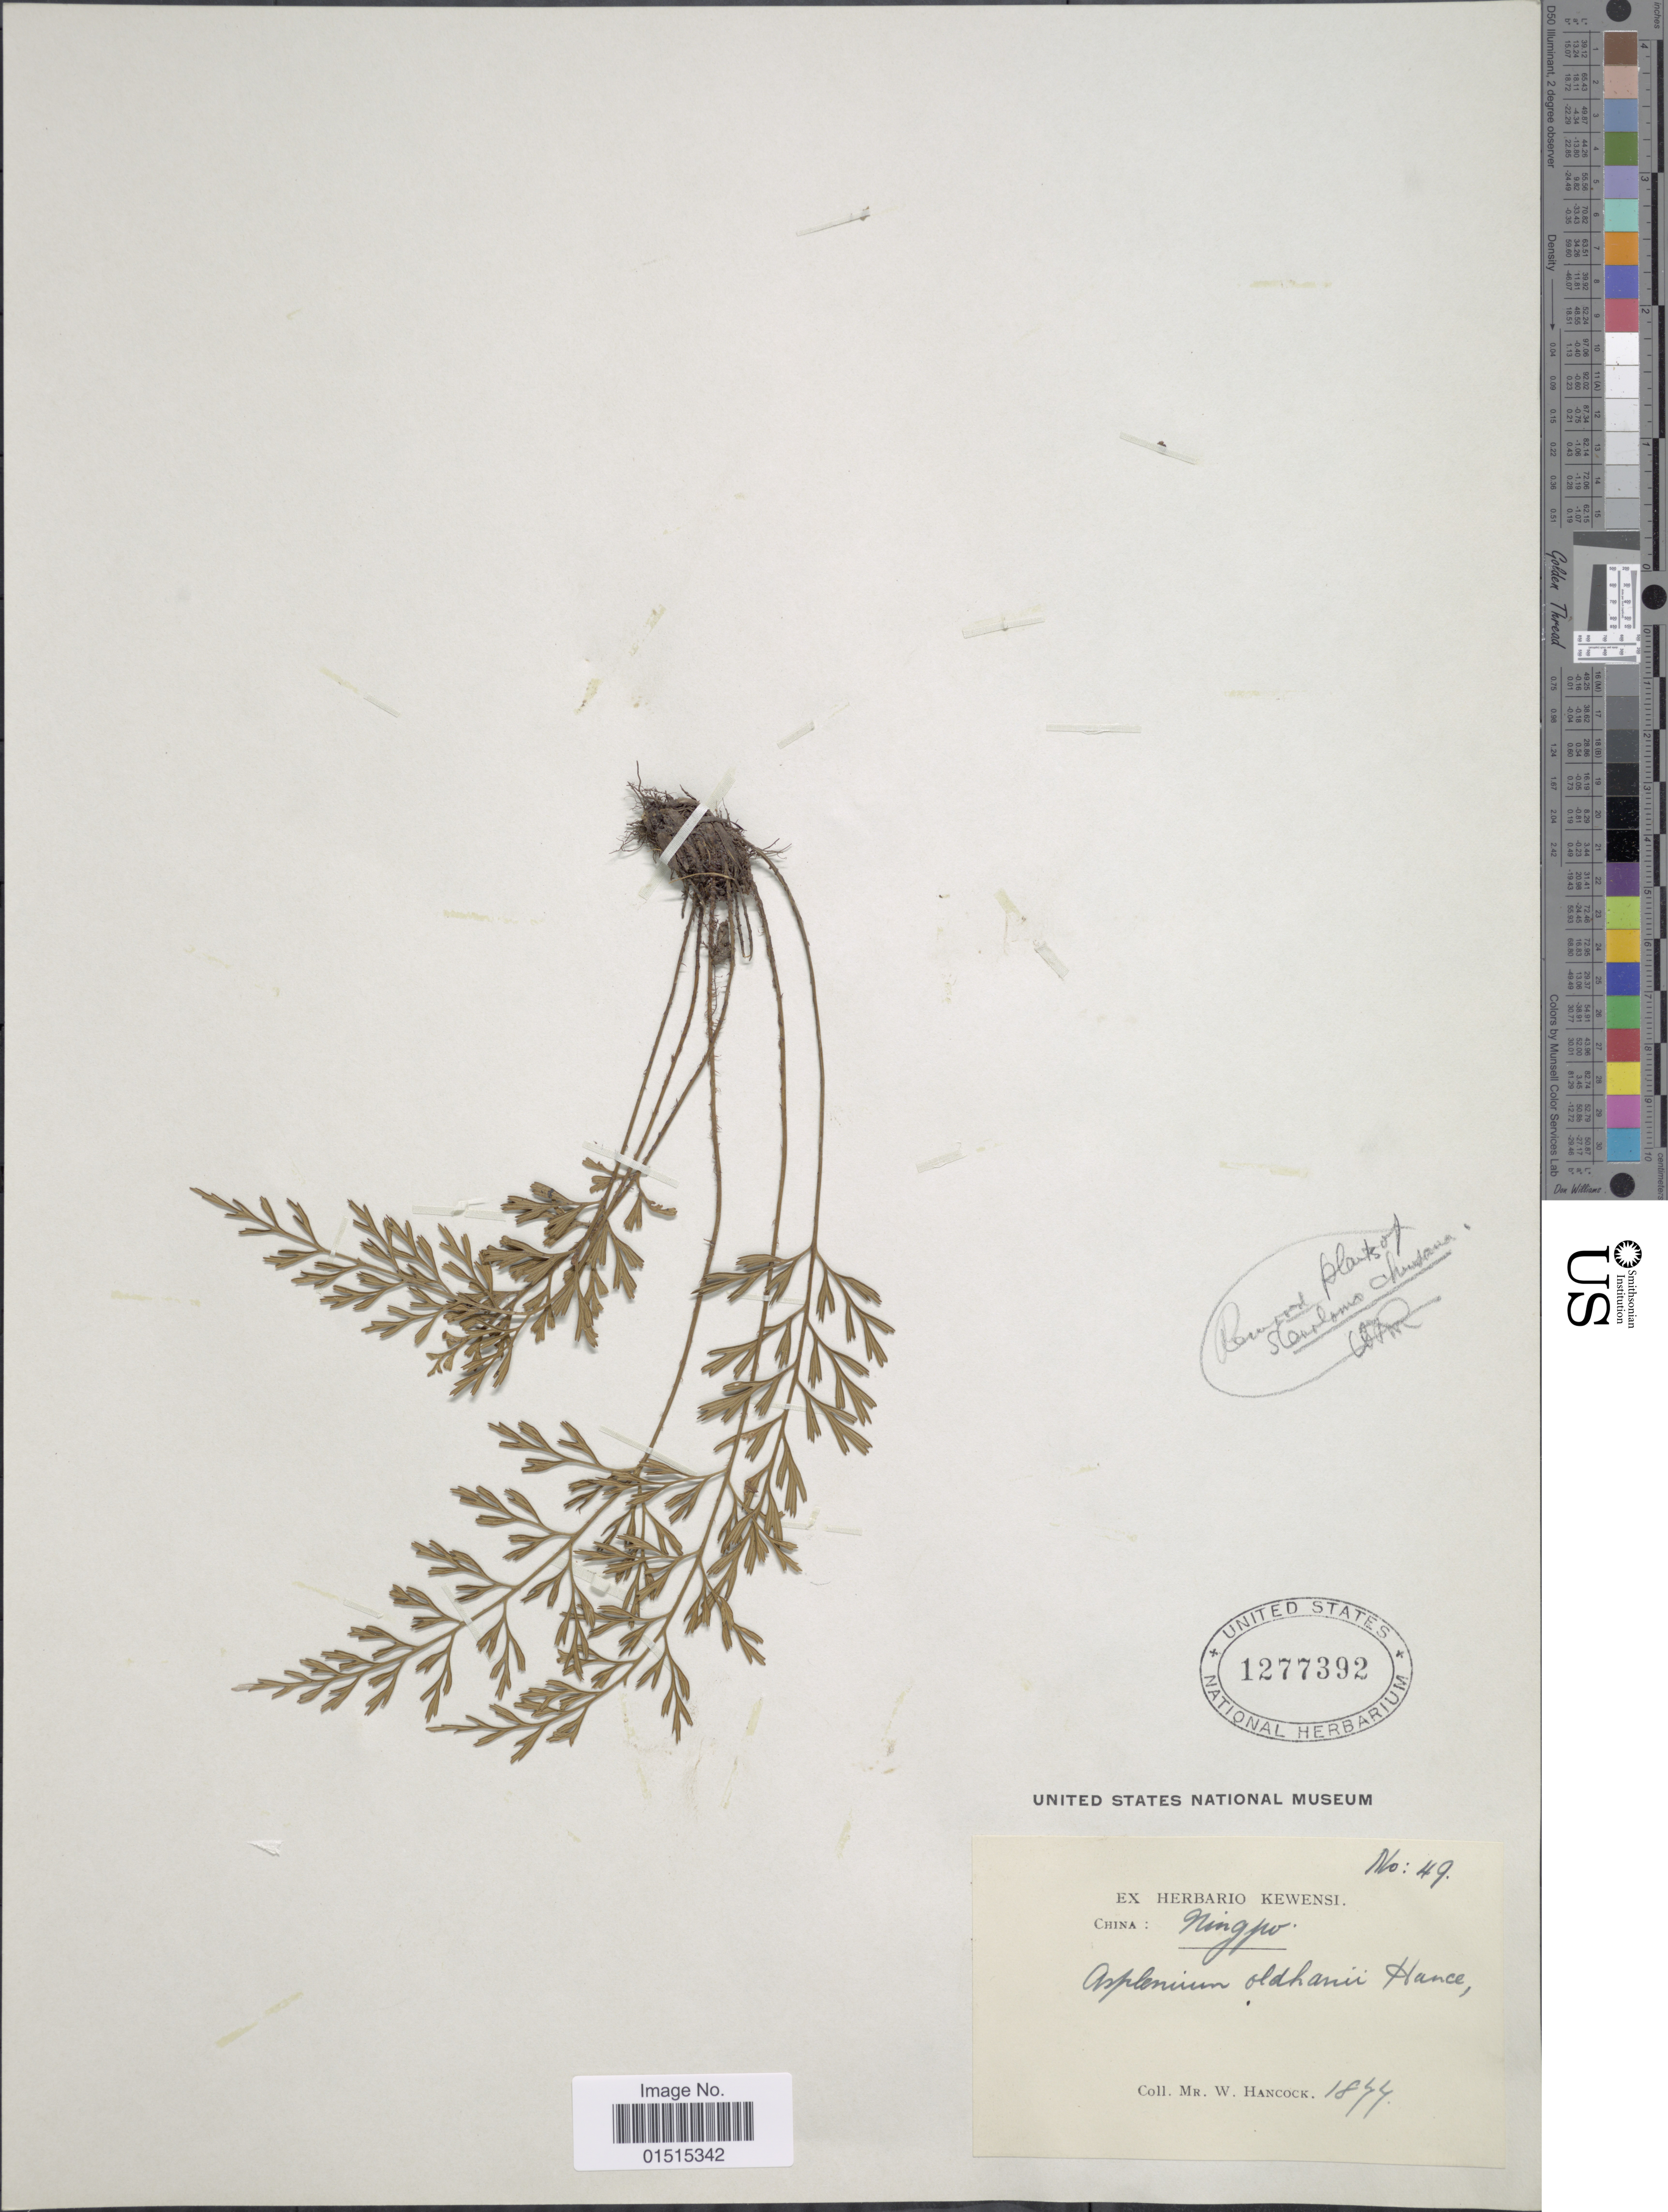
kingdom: Plantae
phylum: Tracheophyta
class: Polypodiopsida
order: Polypodiales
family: Aspleniaceae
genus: Asplenium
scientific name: Asplenium oldhamii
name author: Hance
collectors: W. Hancock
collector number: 49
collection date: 1877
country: China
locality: Ningpo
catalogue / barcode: US 1277392